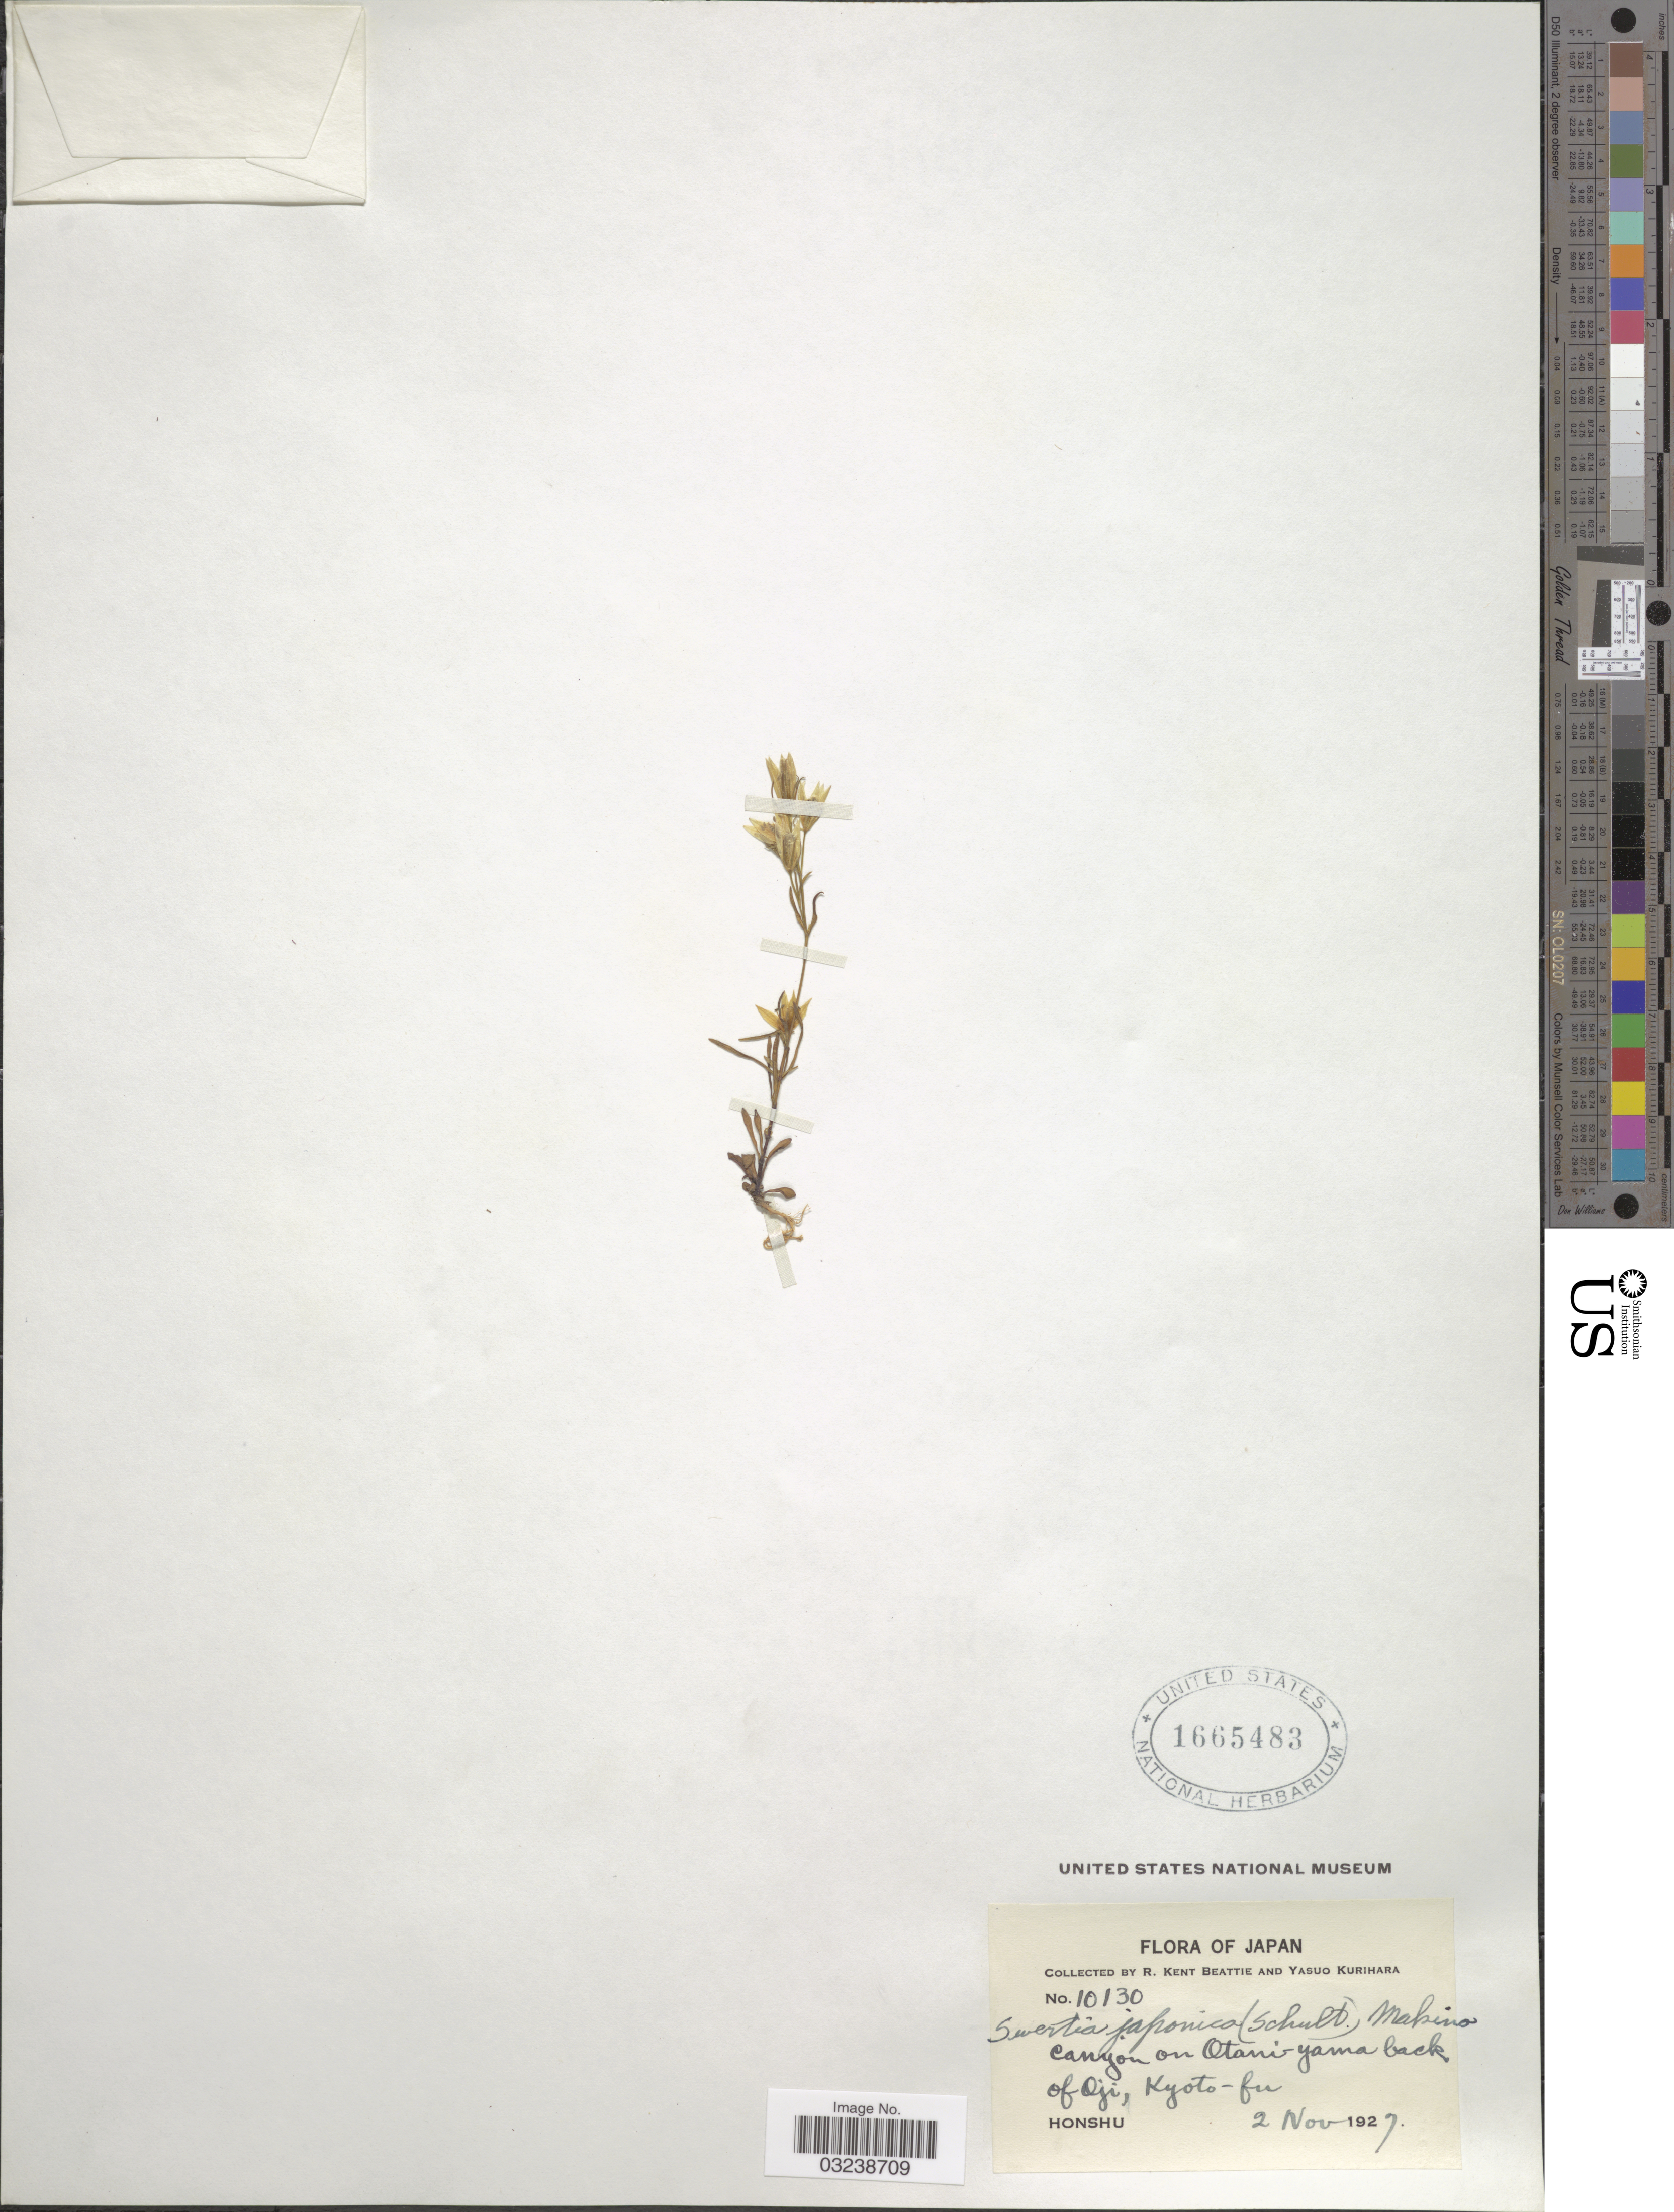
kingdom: Plantae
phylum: Tracheophyta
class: Magnoliopsida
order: Gentianales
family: Gentianaceae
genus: Swertia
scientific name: Swertia japonica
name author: Makino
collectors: R. K. Beattie & Y. Kurihara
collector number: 10130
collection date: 1927-11-02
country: Japan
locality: Canyon on Otani-yama back of Oji, Kyoto-fu. Honshu.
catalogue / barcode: US 1665483